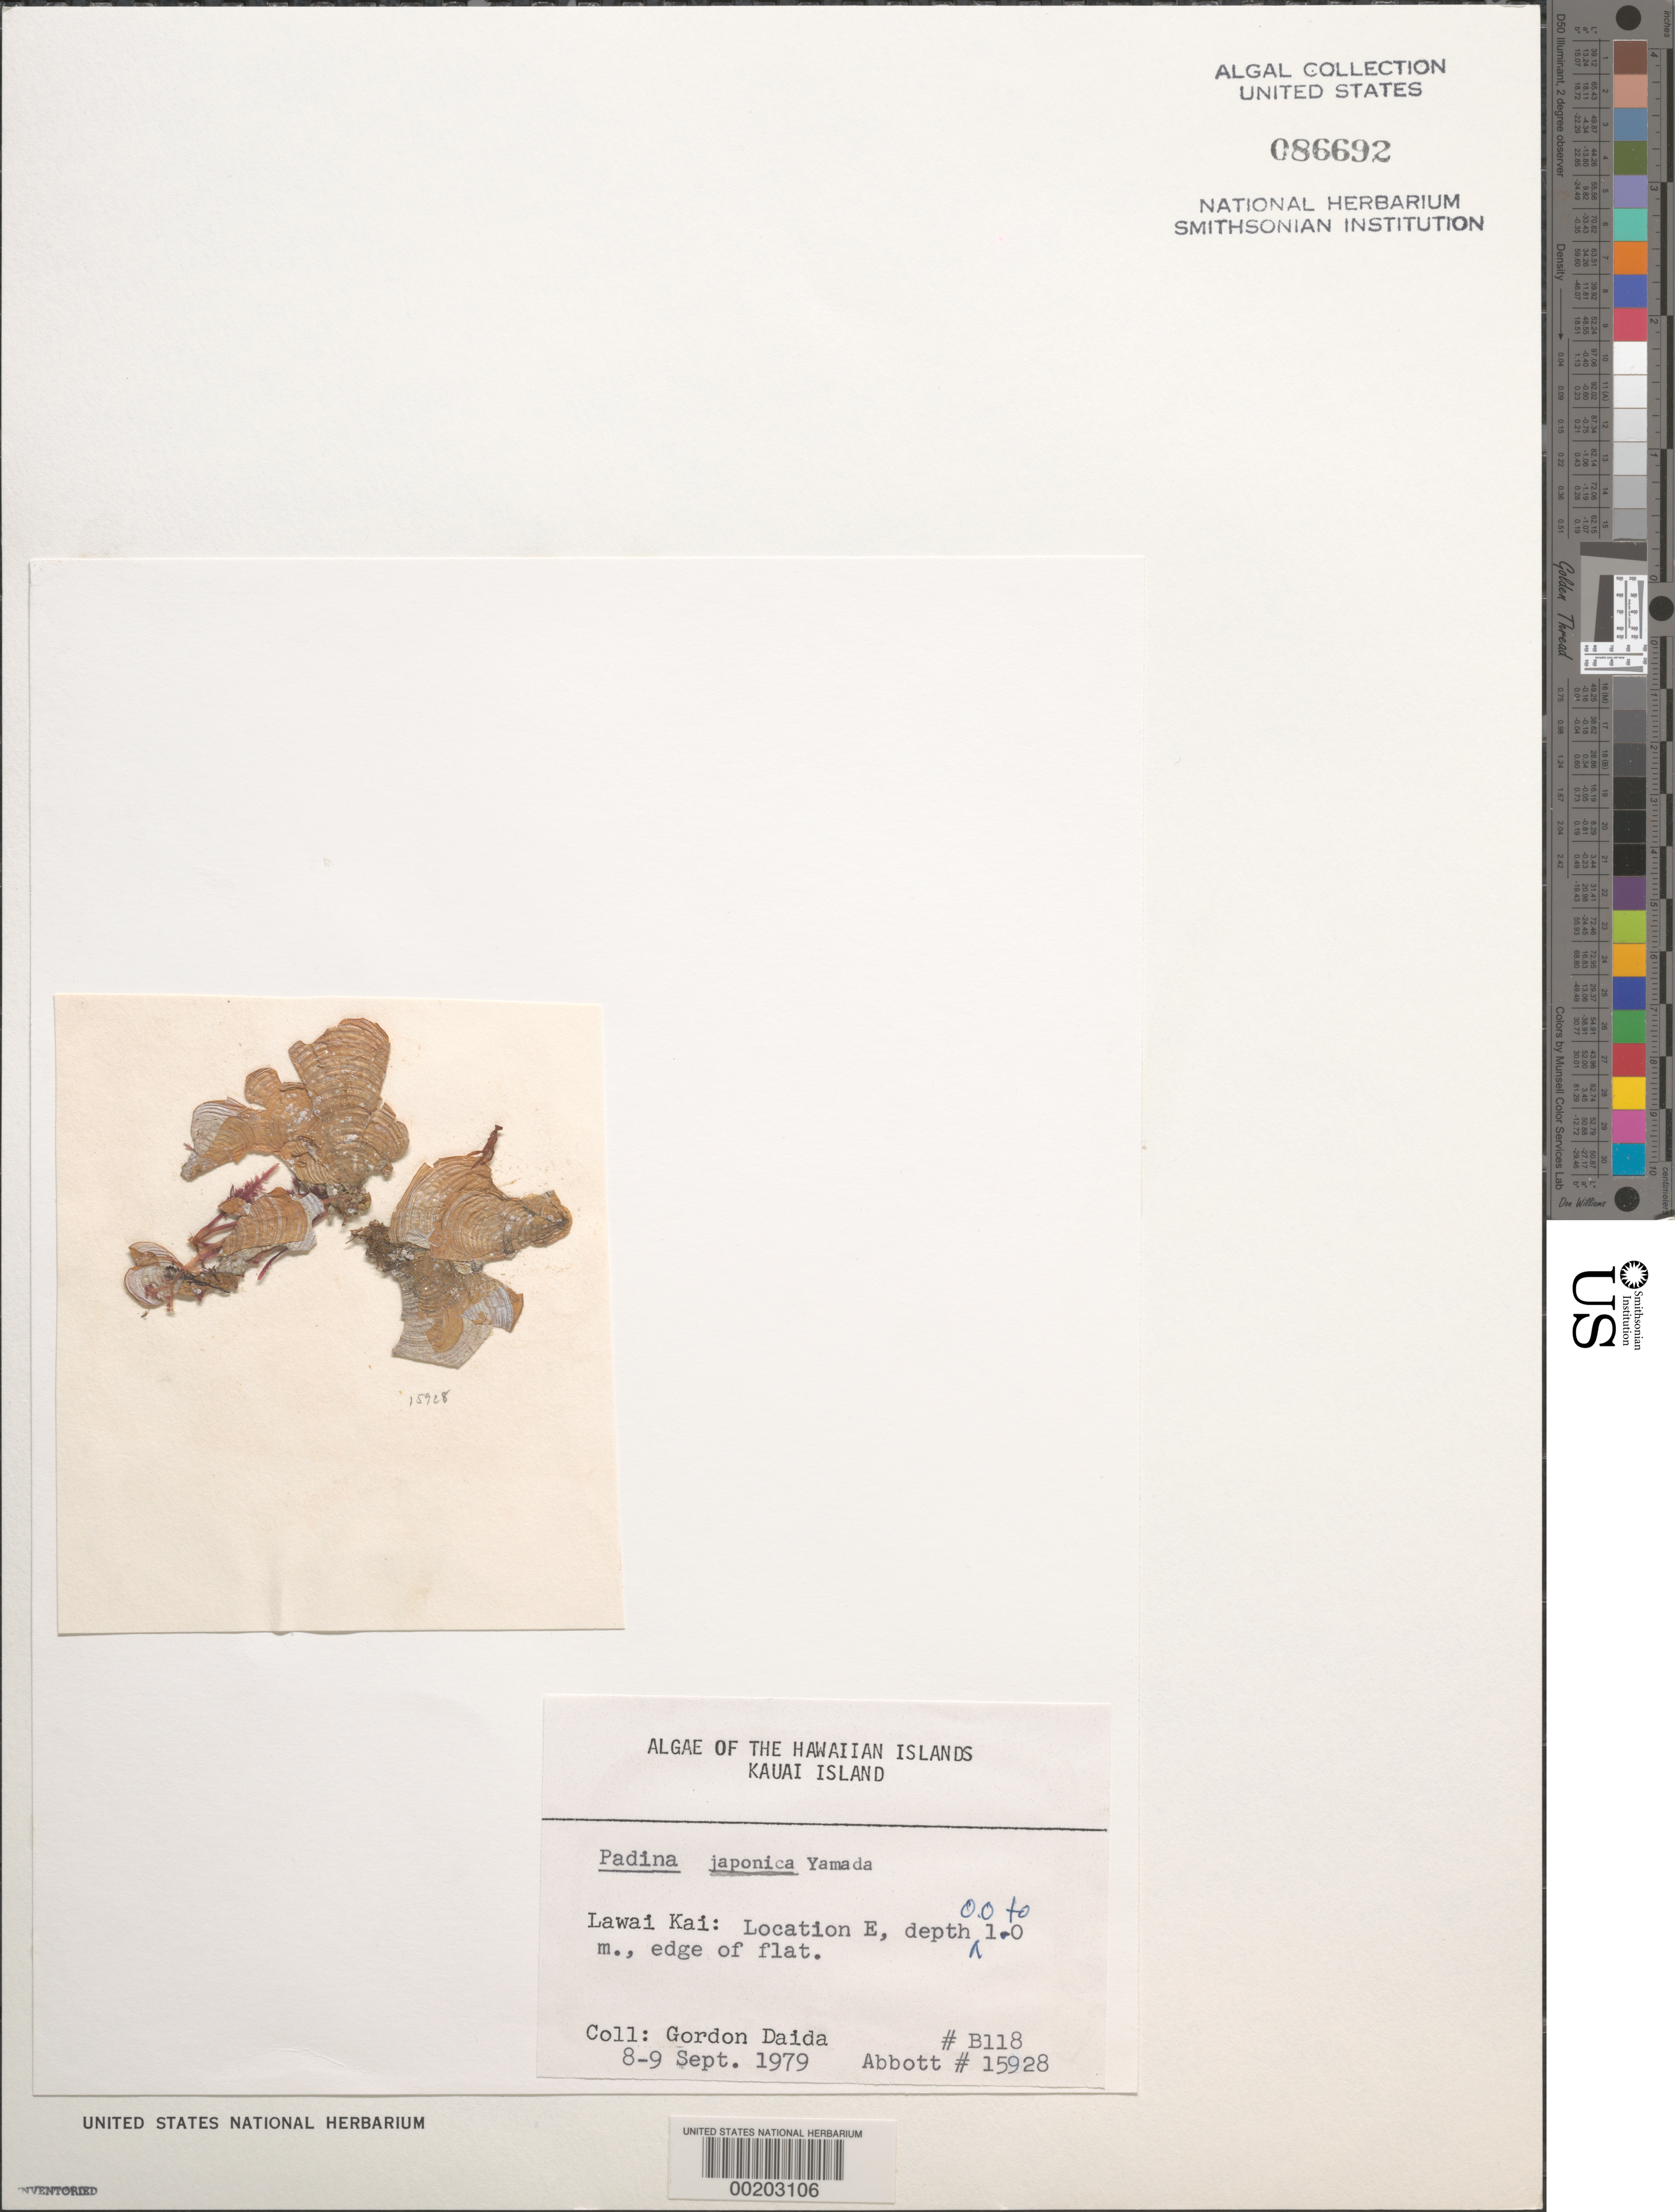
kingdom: Chromista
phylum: Ochrophyta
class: Phaeophyceae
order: Dictyotales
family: Dictyotaceae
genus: Padina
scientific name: Padina japonica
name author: Yamada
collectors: G. Daida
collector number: B118 & IAA 15928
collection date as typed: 08 Sep 1979 to 09 Sep 1979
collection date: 1979-09-08/1979-09-09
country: United States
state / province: Hawaii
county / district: Kaui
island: Kaua'i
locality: Lawai Kai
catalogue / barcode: US 86692